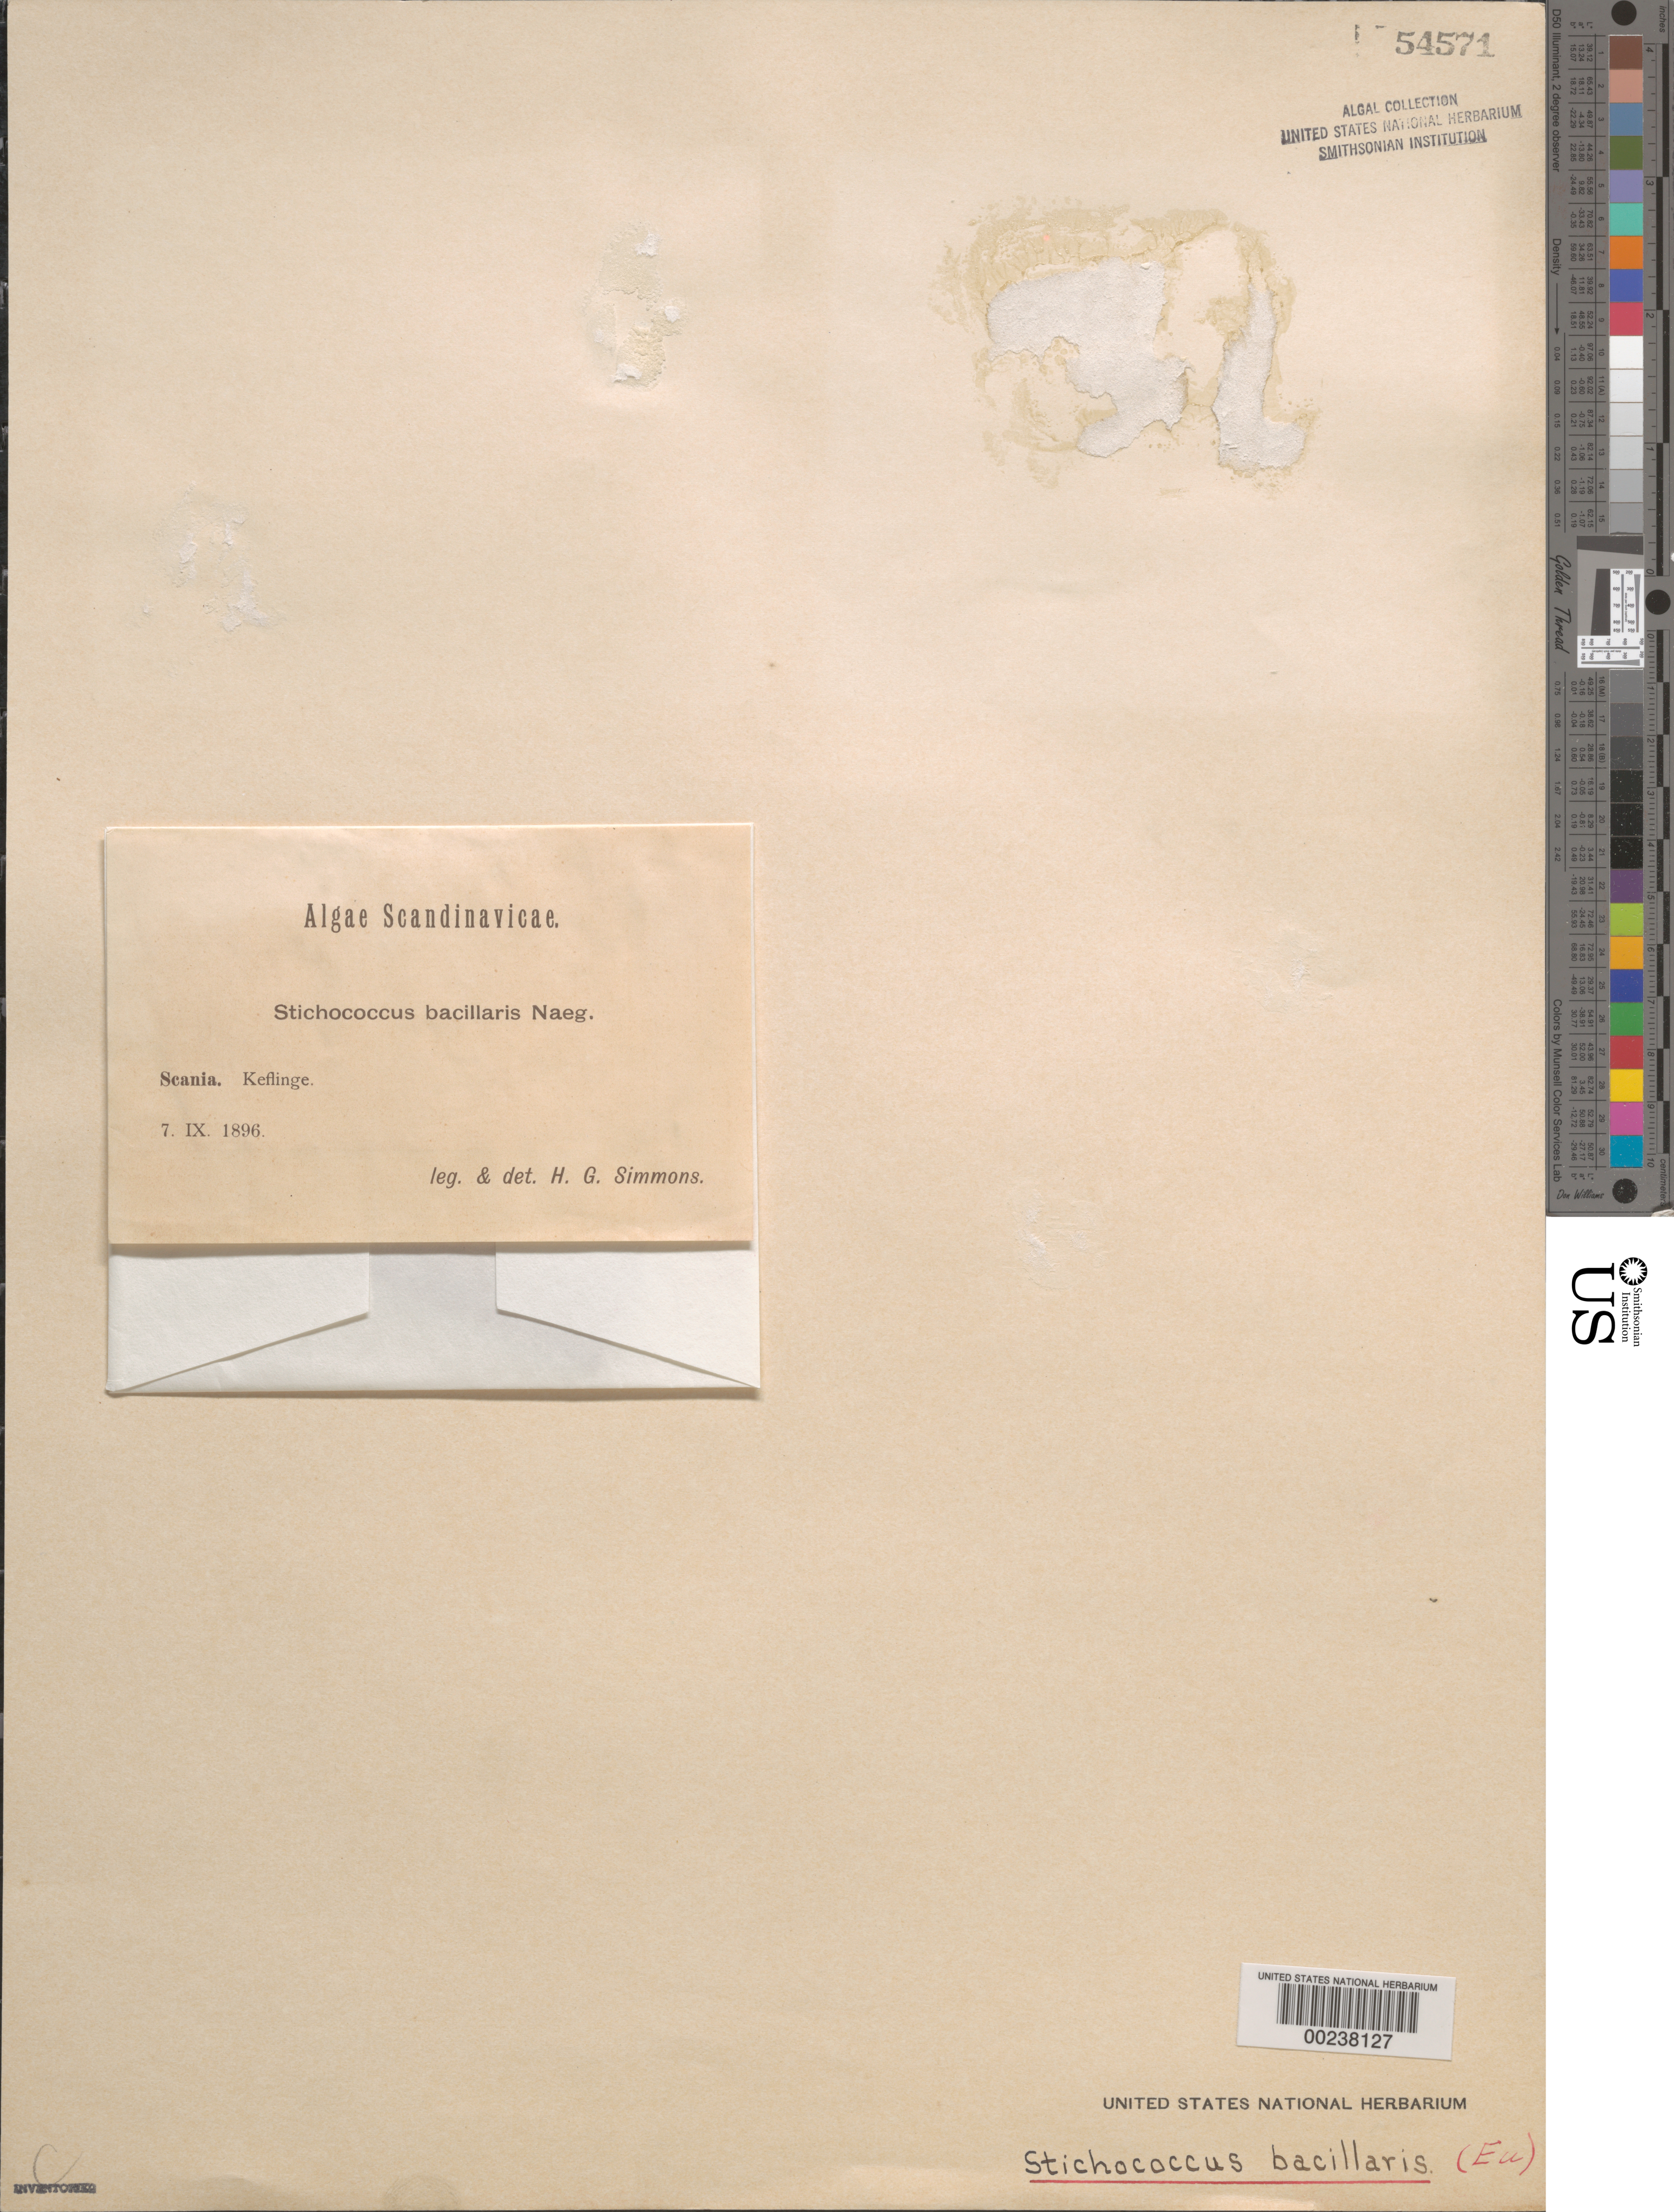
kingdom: Plantae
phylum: Chlorophyta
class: Trebouxiophyceae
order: Prasiolales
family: Prasiolaceae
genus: Stichococcus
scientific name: Stichococcus bacillaris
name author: Naeg.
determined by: Simmons, H. G.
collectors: H. Simmons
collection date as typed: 07 Sep 1896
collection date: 1896-09-07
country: Sweden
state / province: Skåne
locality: Keflinge, skane (scania)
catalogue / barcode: US 54571